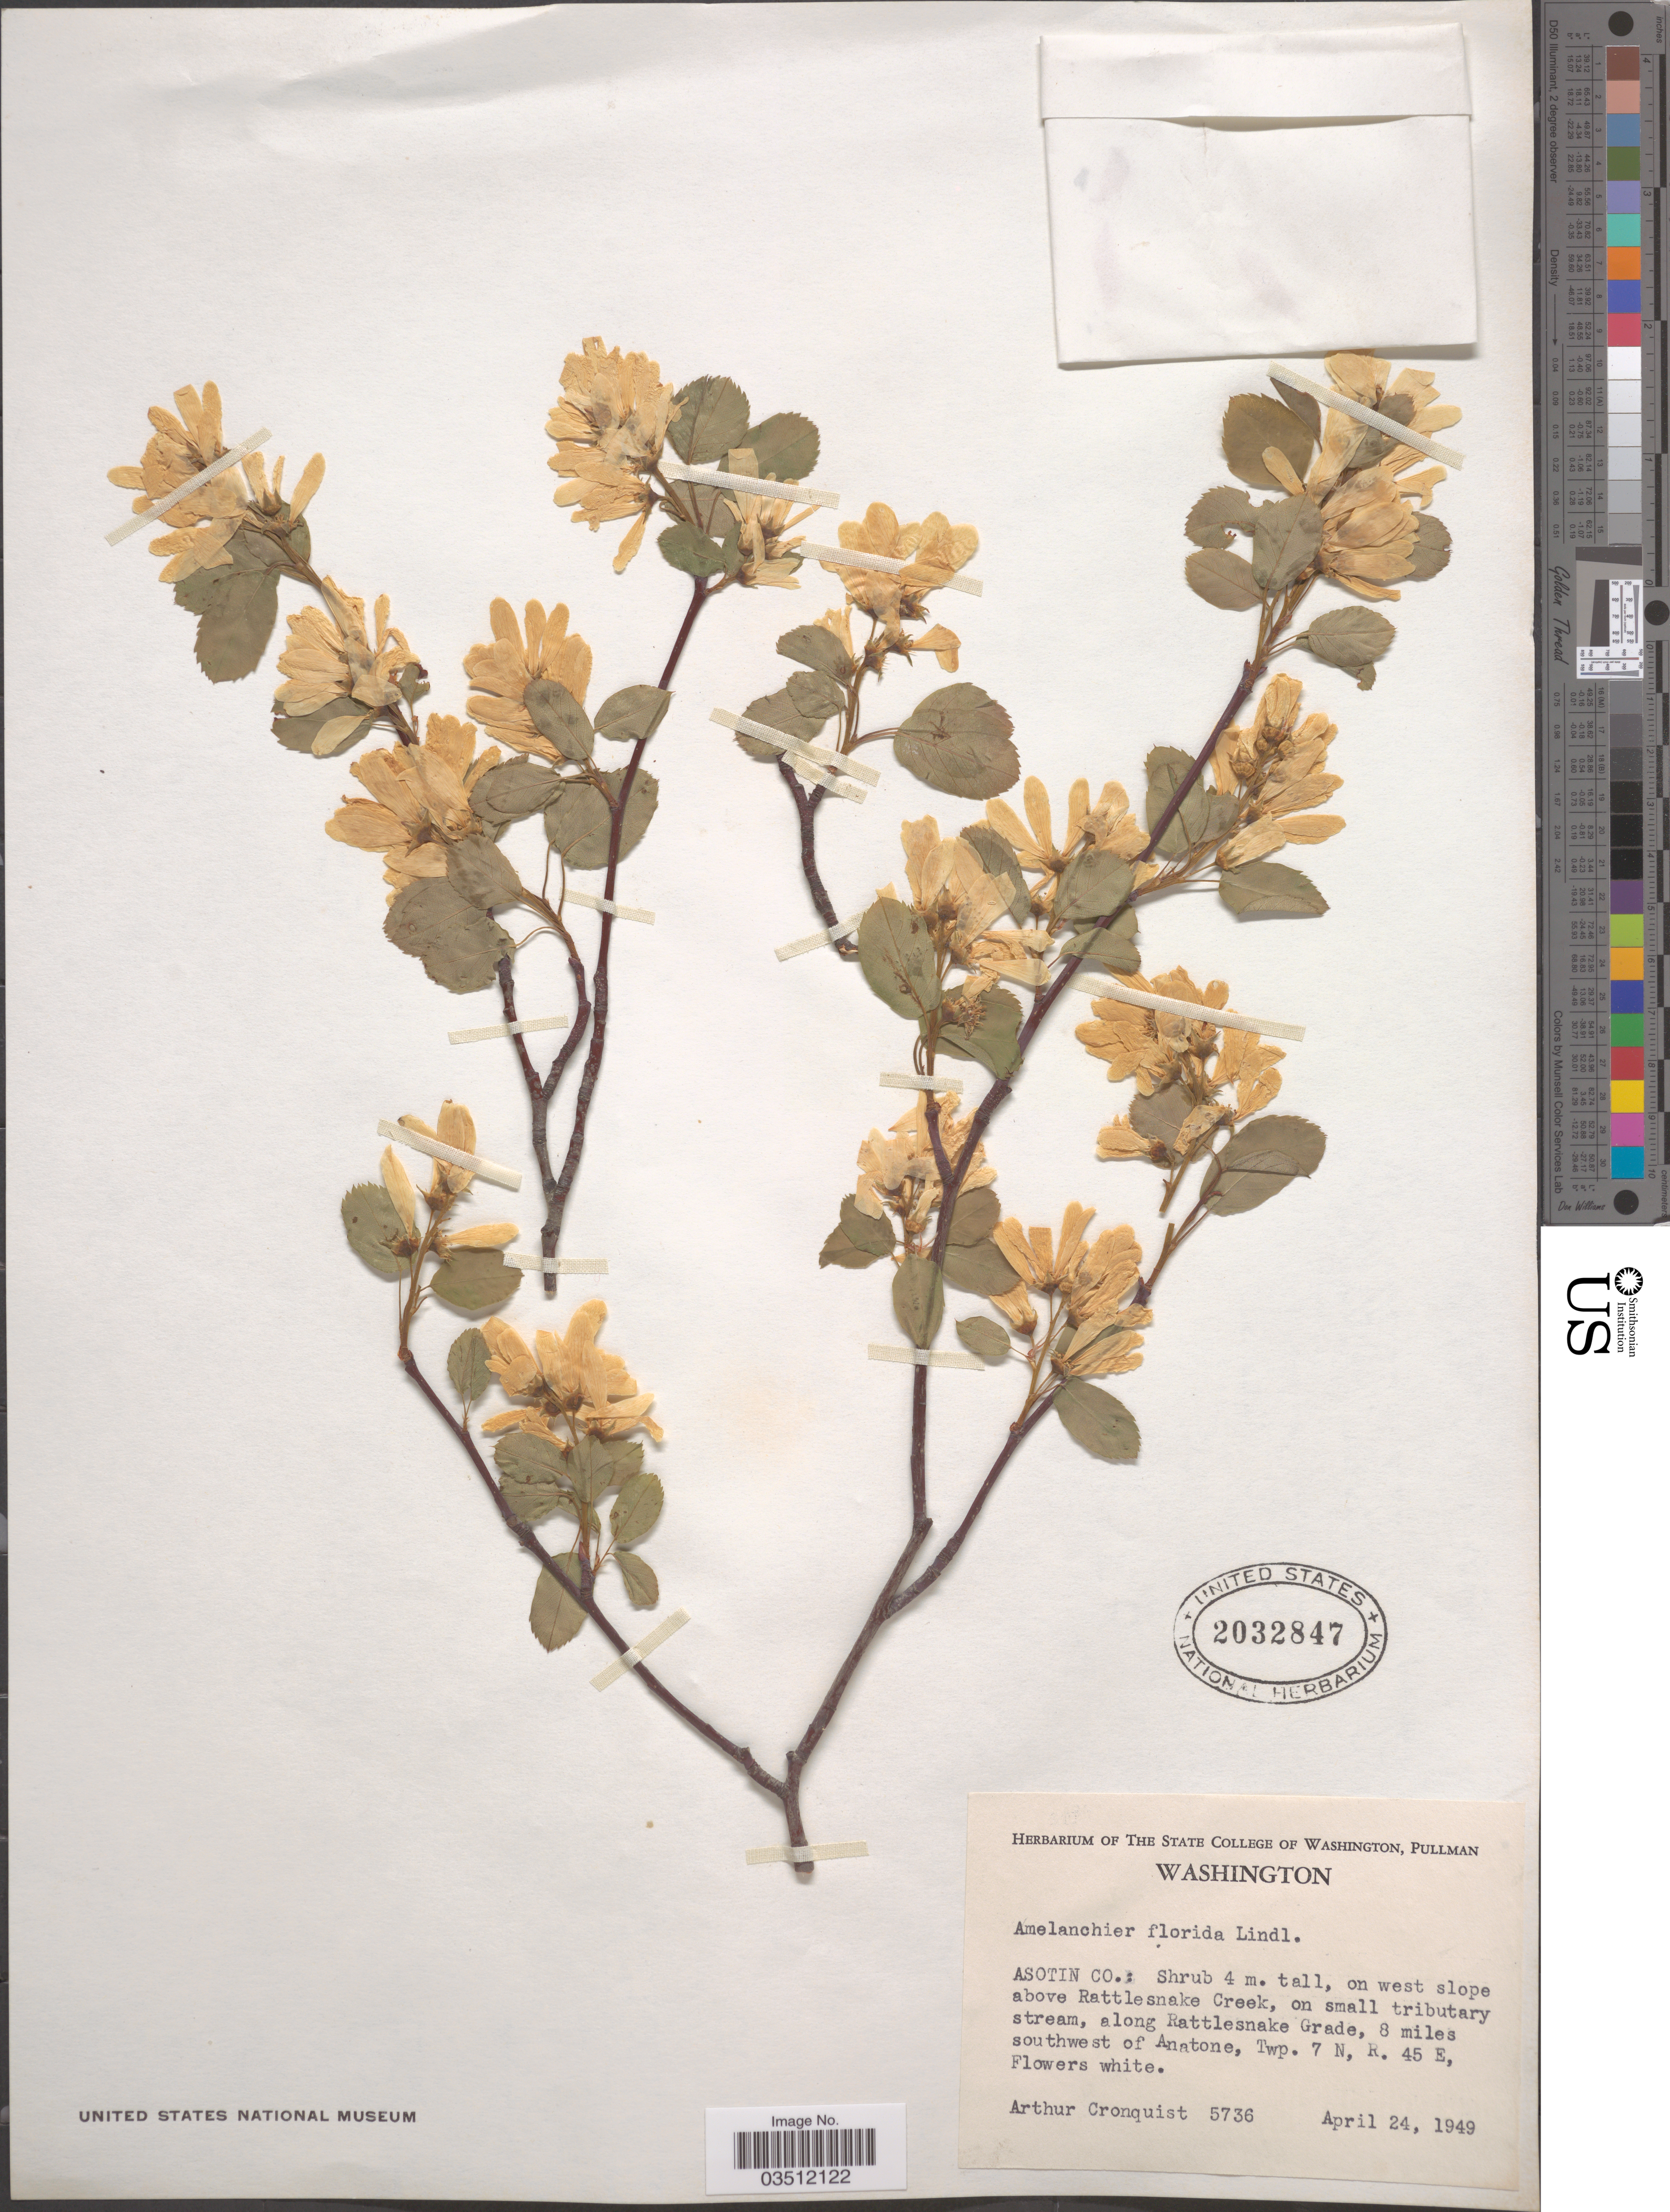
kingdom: Plantae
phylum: Tracheophyta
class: Magnoliopsida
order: Rosales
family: Rosaceae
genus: Amelanchier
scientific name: Amelanchier florida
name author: Lindl.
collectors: A. J. Cronquist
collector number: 5736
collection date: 1949-04-24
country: United States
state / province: Washington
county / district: Asotin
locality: Asotin Co.: on west slope above Rattlesnake Creek, on small tributary stream, along Rattlesnake Grade, 8 miles southwest of Anatone, Twp. 7 N, R. 45 E.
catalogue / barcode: US 2032847